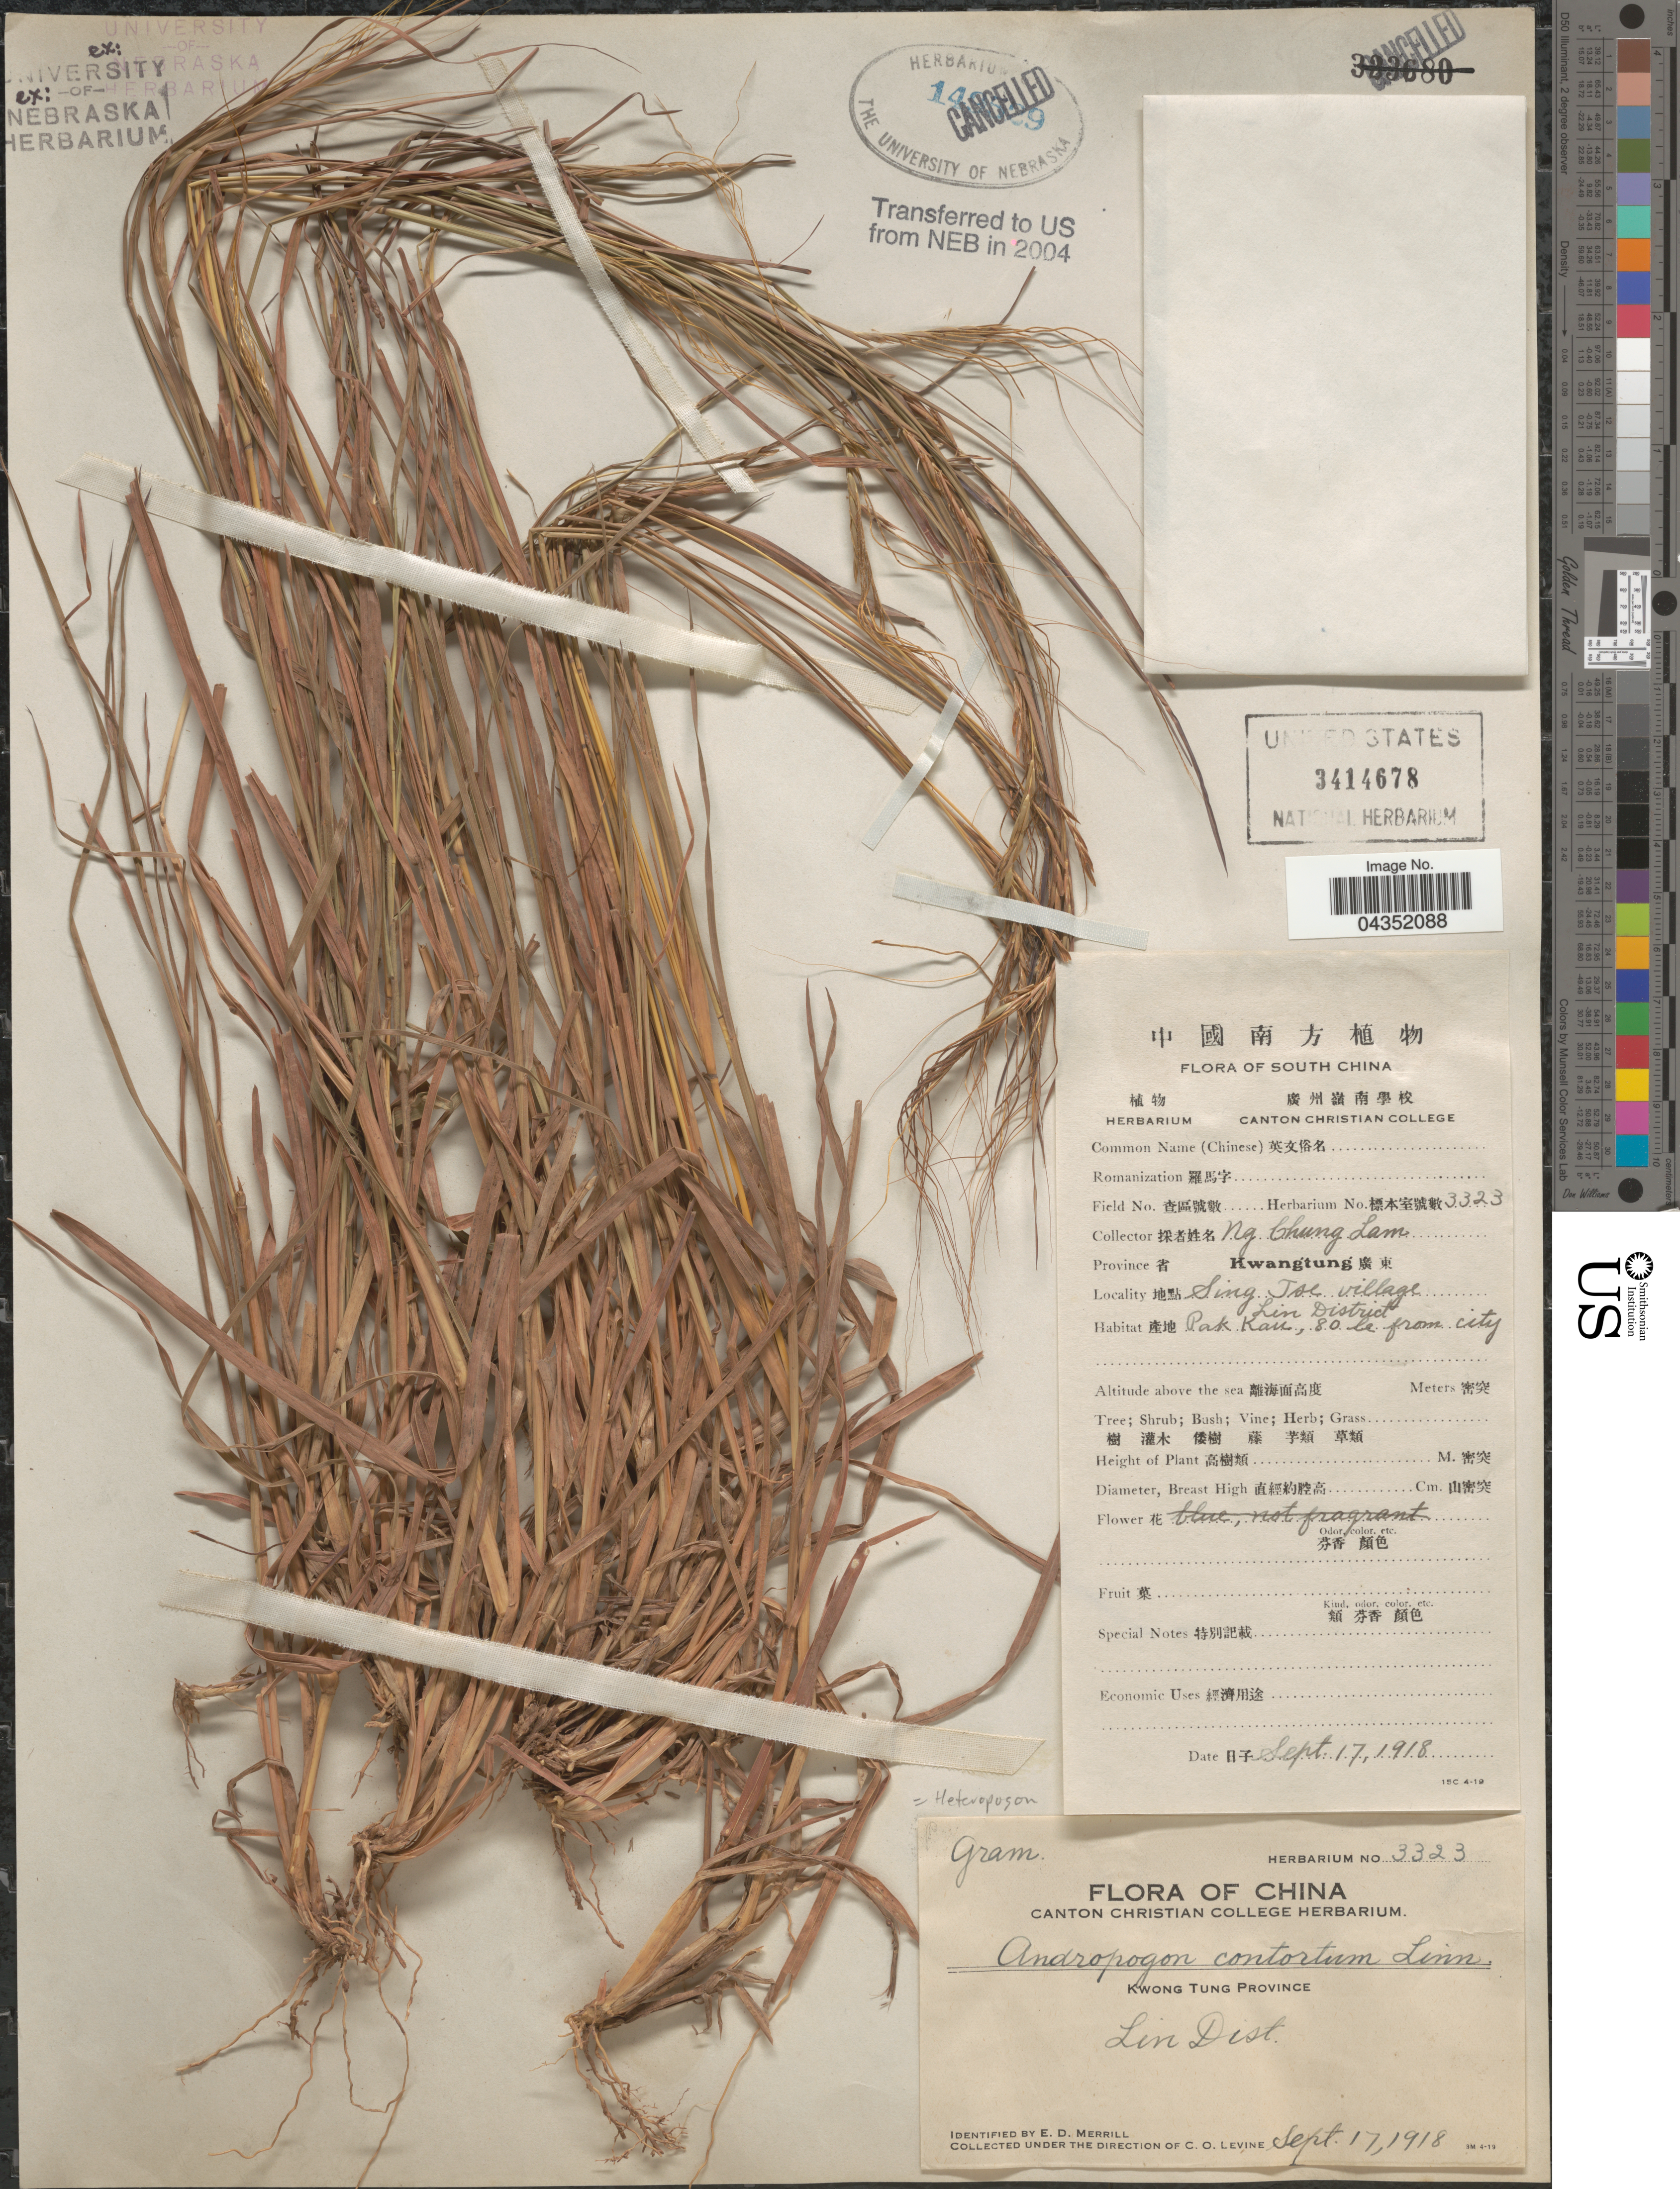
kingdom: Plantae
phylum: Tracheophyta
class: Liliopsida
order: Poales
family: Poaceae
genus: Heteropogon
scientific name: Heteropogon contortus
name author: (L.) P. Beauv. ex Roem. & Schult.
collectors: N. C. Lam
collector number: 3323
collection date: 1918-09-17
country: China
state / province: Guangdong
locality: South China. Province Kwangtung. Sing Tse village. Kwong Tung Province. Lin District.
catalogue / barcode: US 3414678